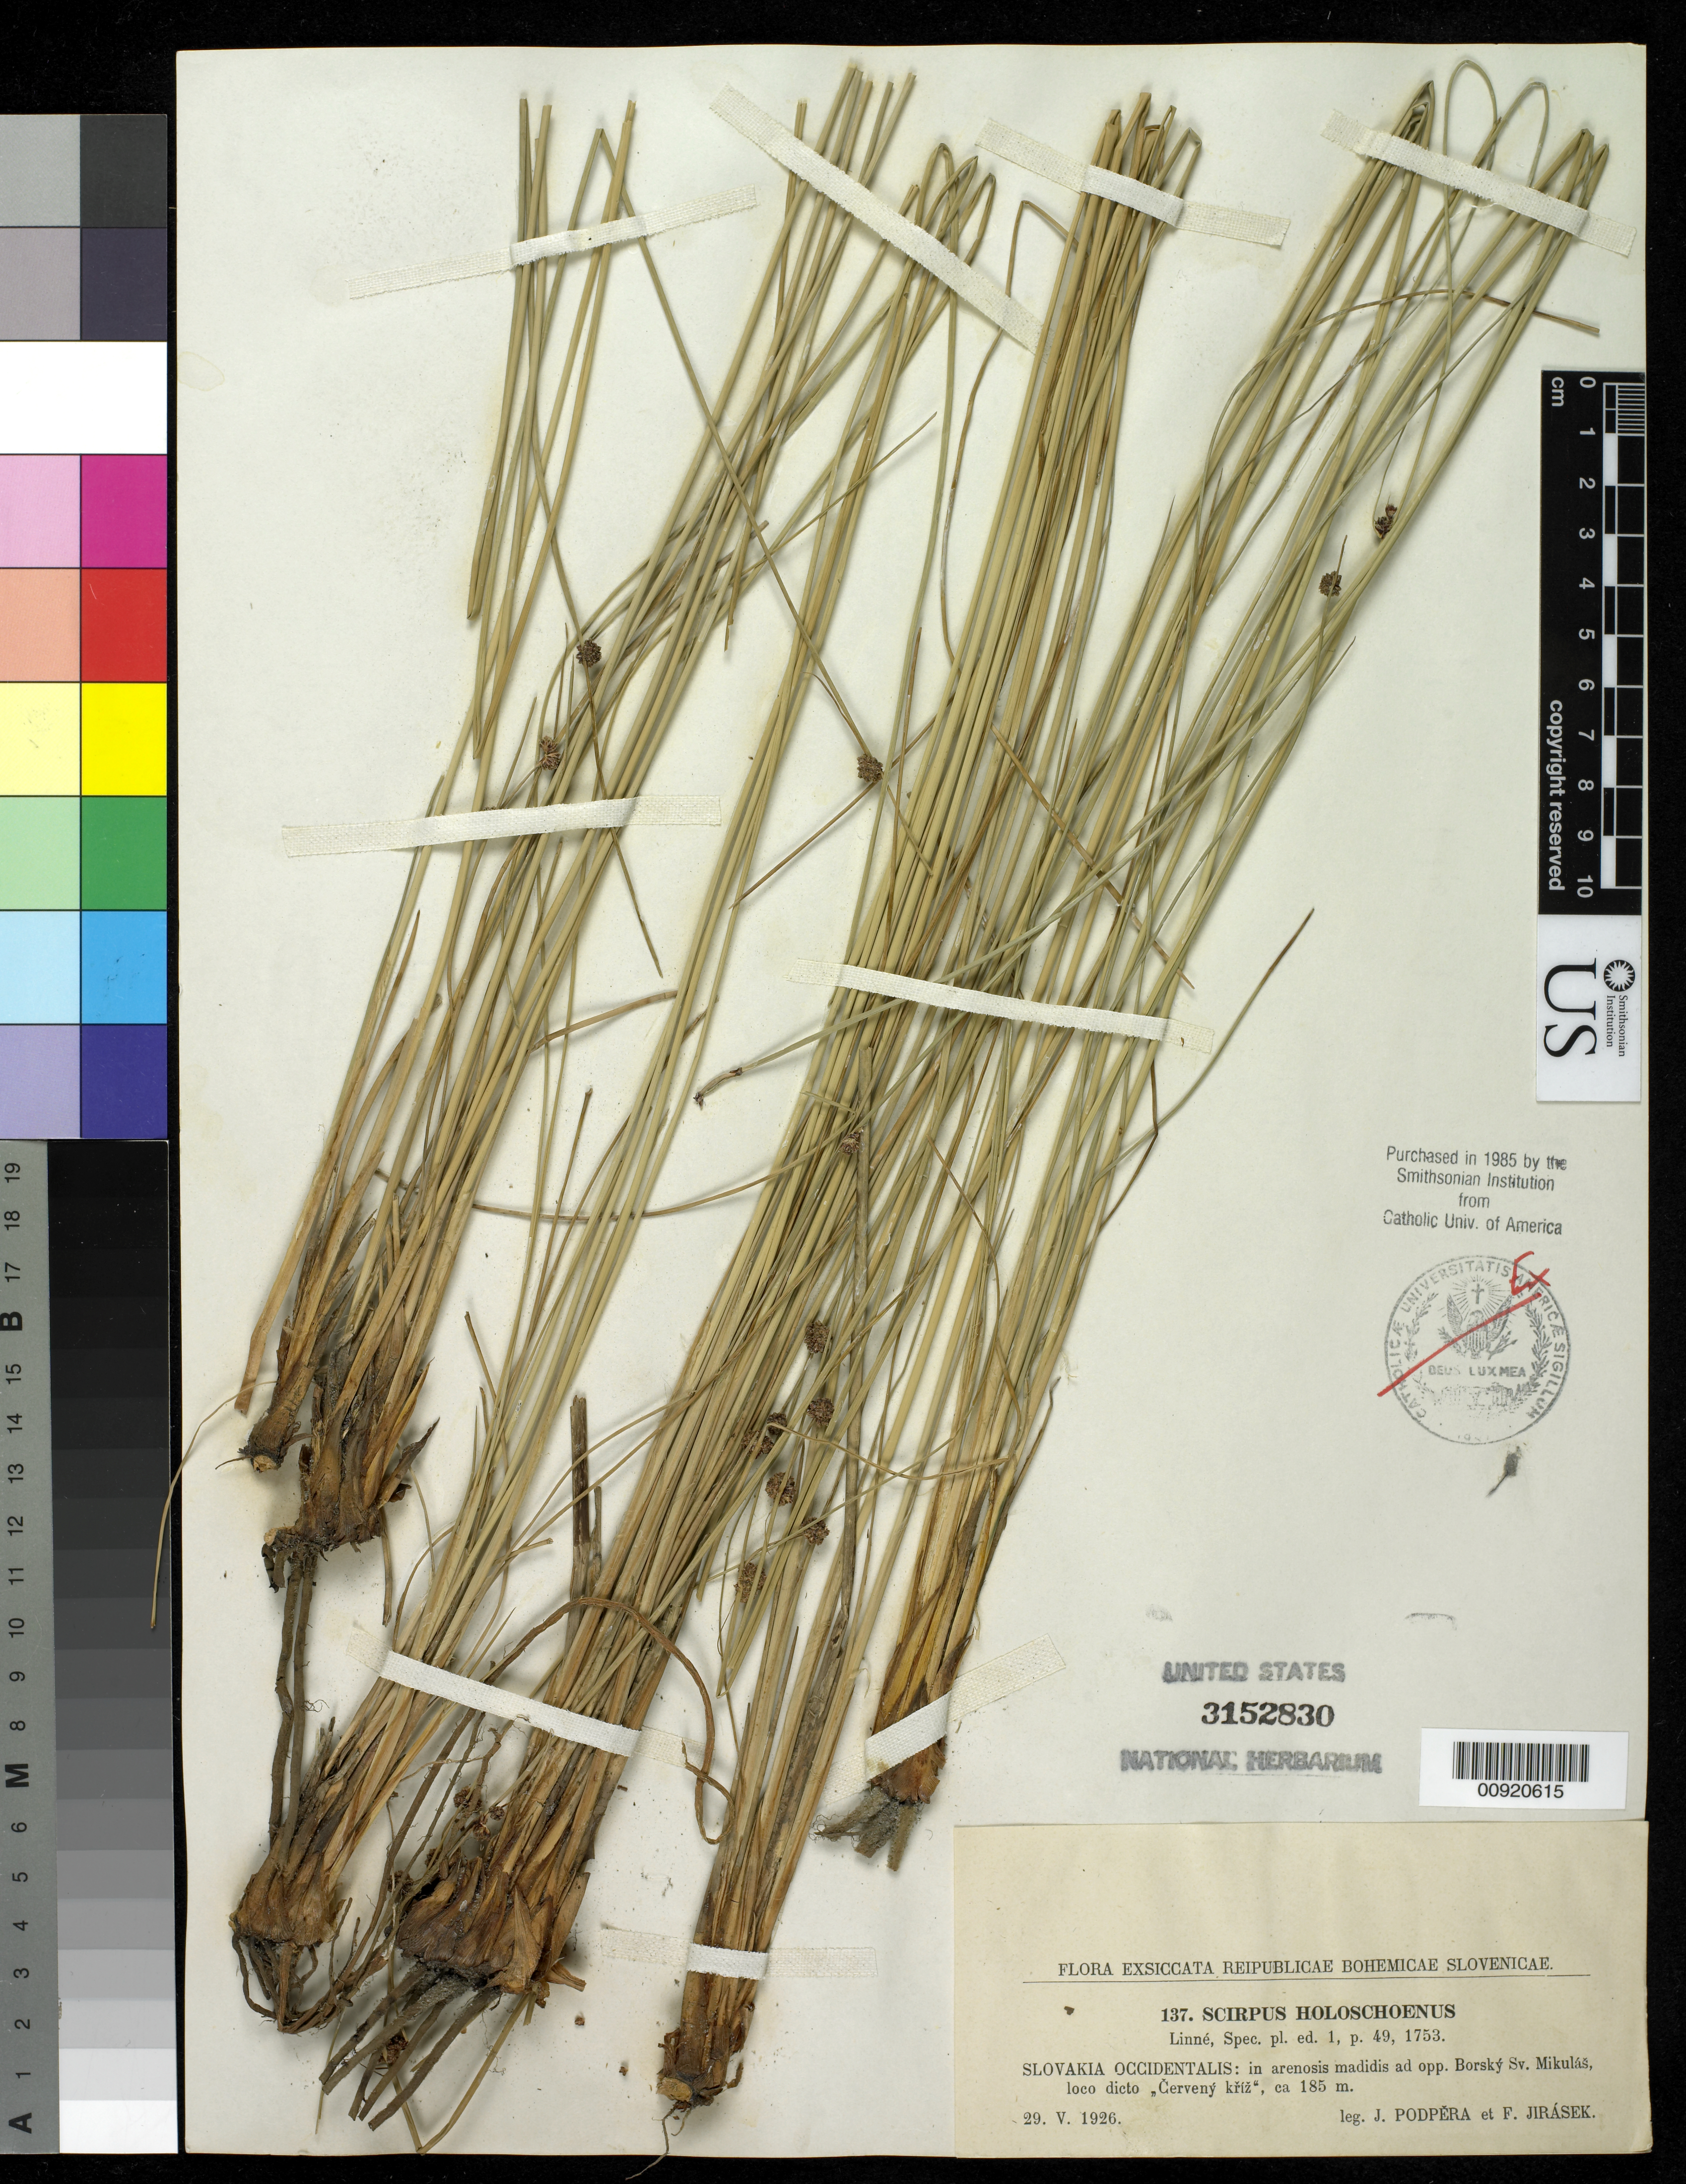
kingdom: Plantae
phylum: Tracheophyta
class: Liliopsida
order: Poales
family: Cyperaceae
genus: Scirpoides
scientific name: Scirpoides holoschoenus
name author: (L.) Soják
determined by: Strong, M. T., (US), Smithsonian Institution - National Museum of Natural History (UNITED STATES)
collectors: J. Podpera & F. Jirasek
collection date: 1926-05-29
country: Slovakia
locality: Slovakia occidentalis: in arenosis madidis ad opp. Borsky Sv. Mikulas loco dicto " Cerveny" kriz, ca 185 m.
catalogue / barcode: US 3152830